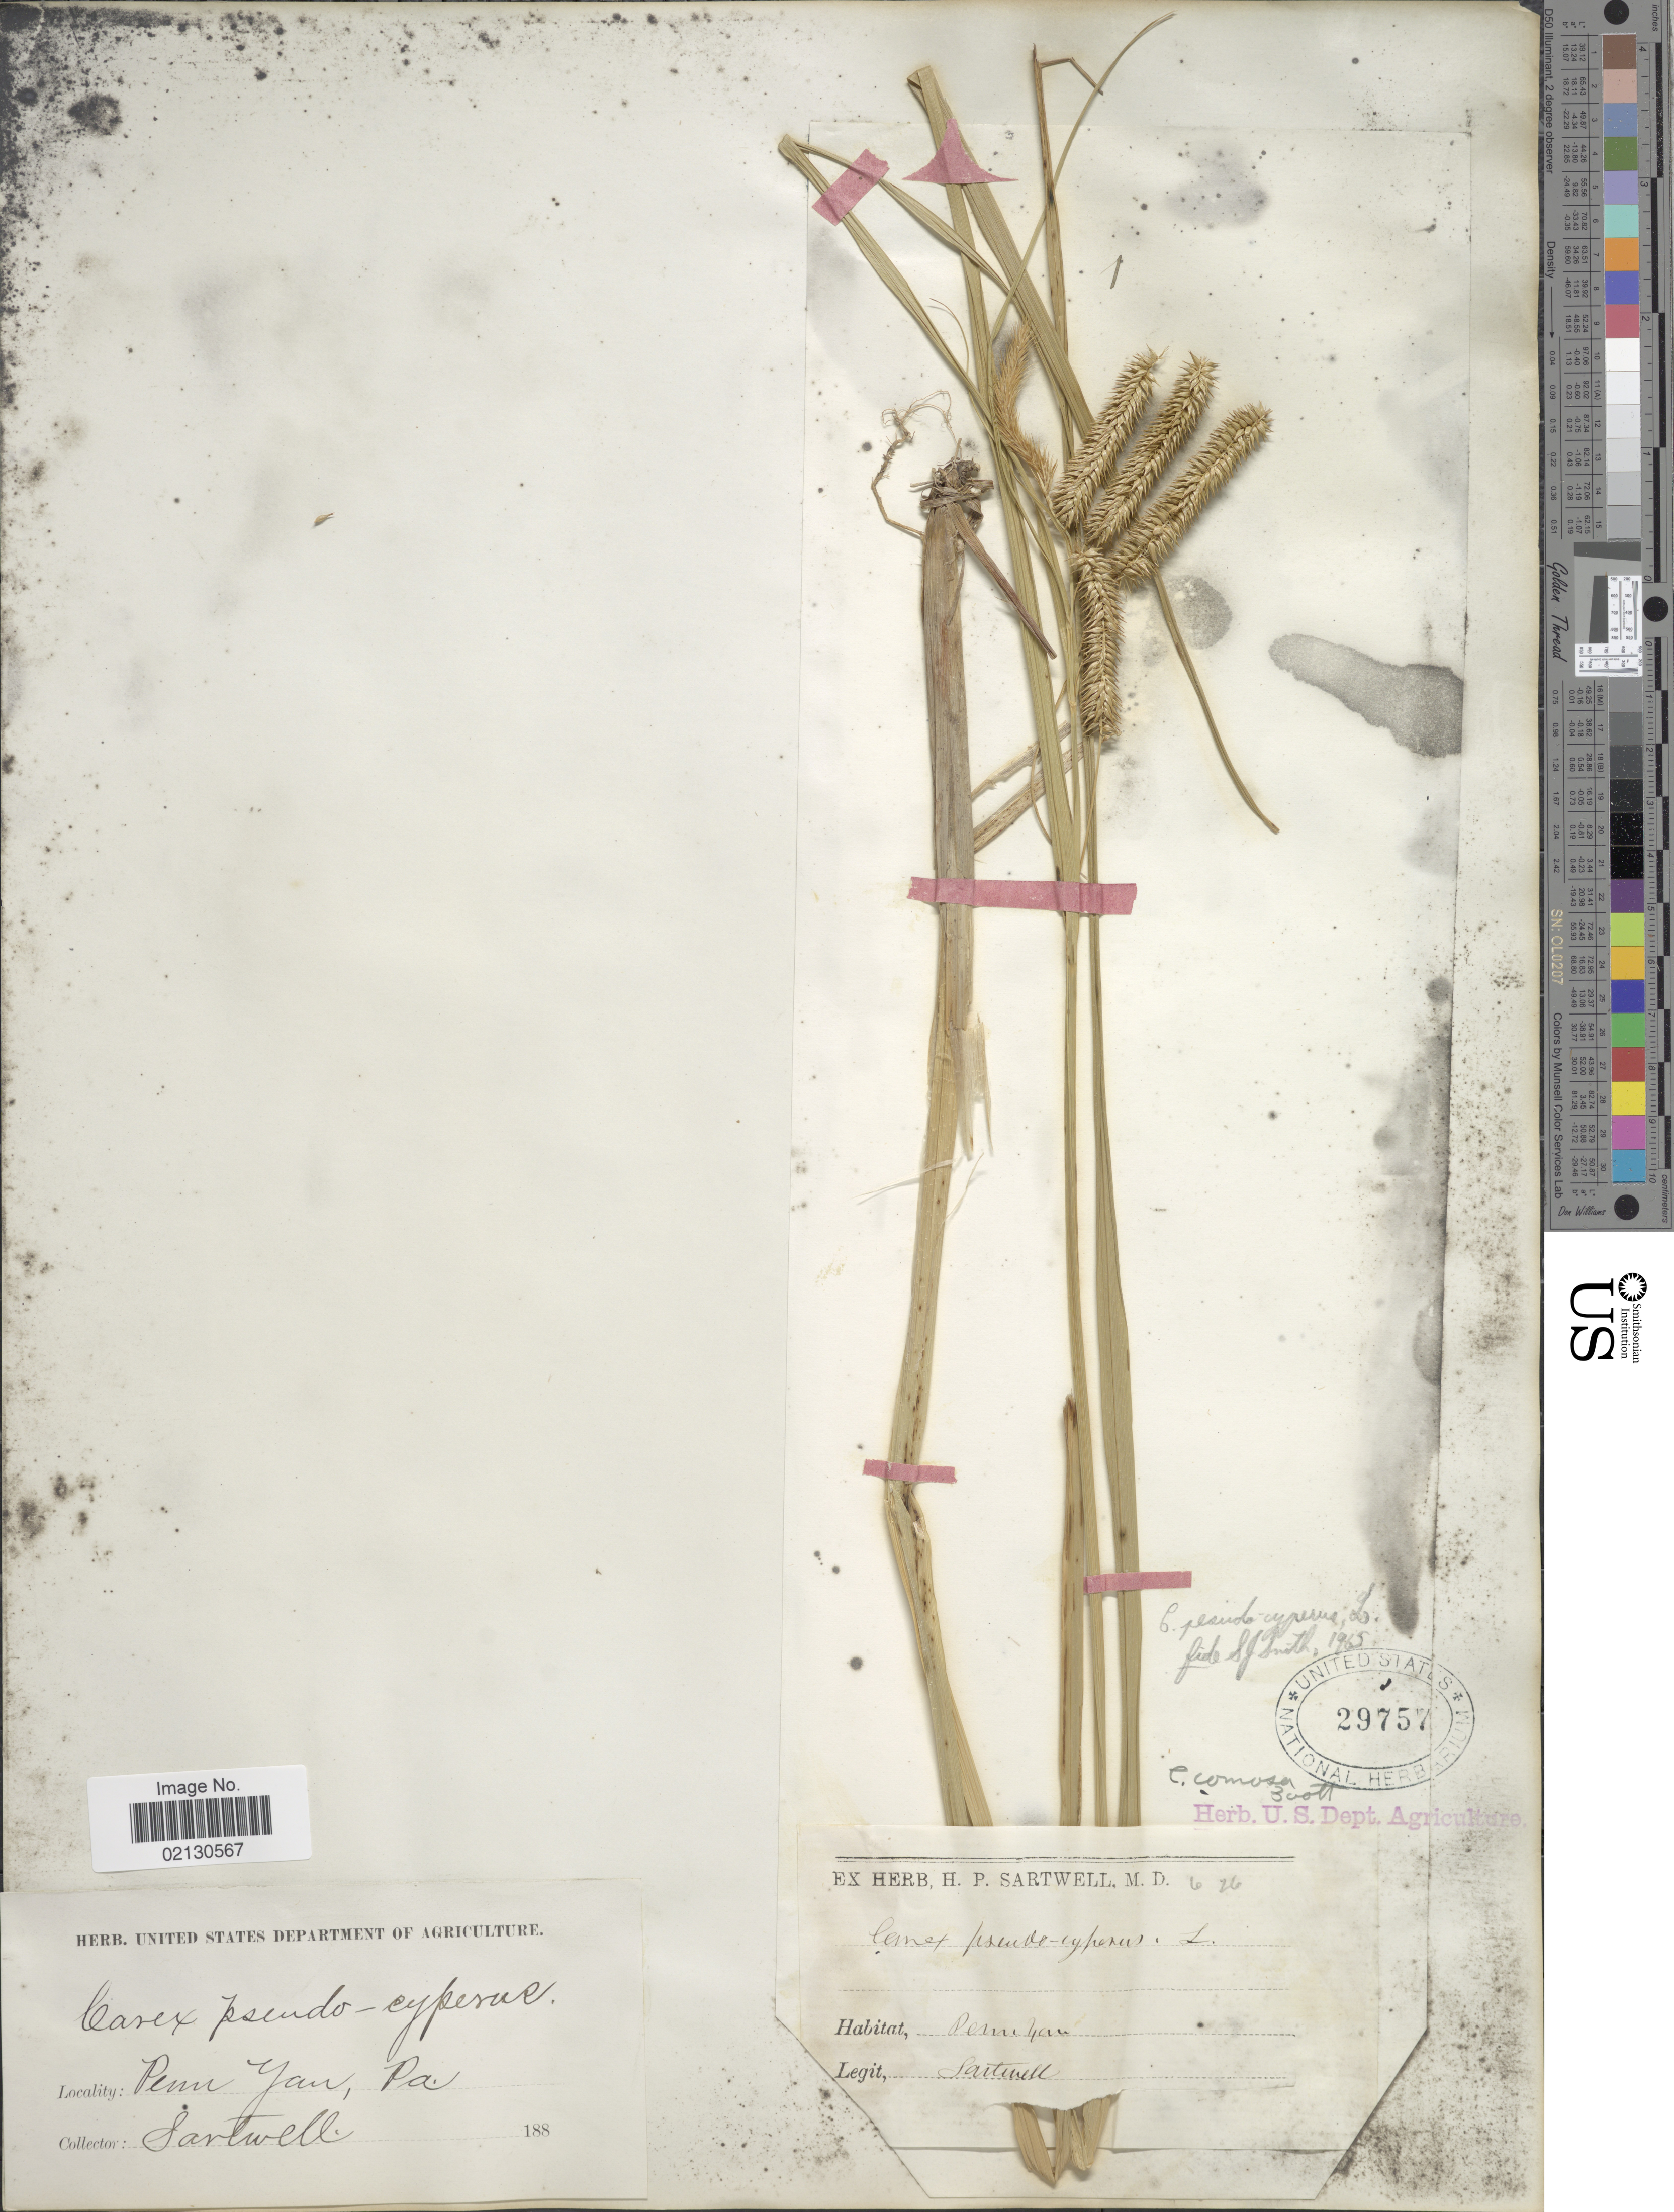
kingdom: Plantae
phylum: Tracheophyta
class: Liliopsida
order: Poales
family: Cyperaceae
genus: Carex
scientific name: Carex pseudocyperus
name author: L.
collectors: H. P. Sartwell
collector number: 626?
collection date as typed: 188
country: United States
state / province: New York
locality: Penn Yan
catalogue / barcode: US 29757